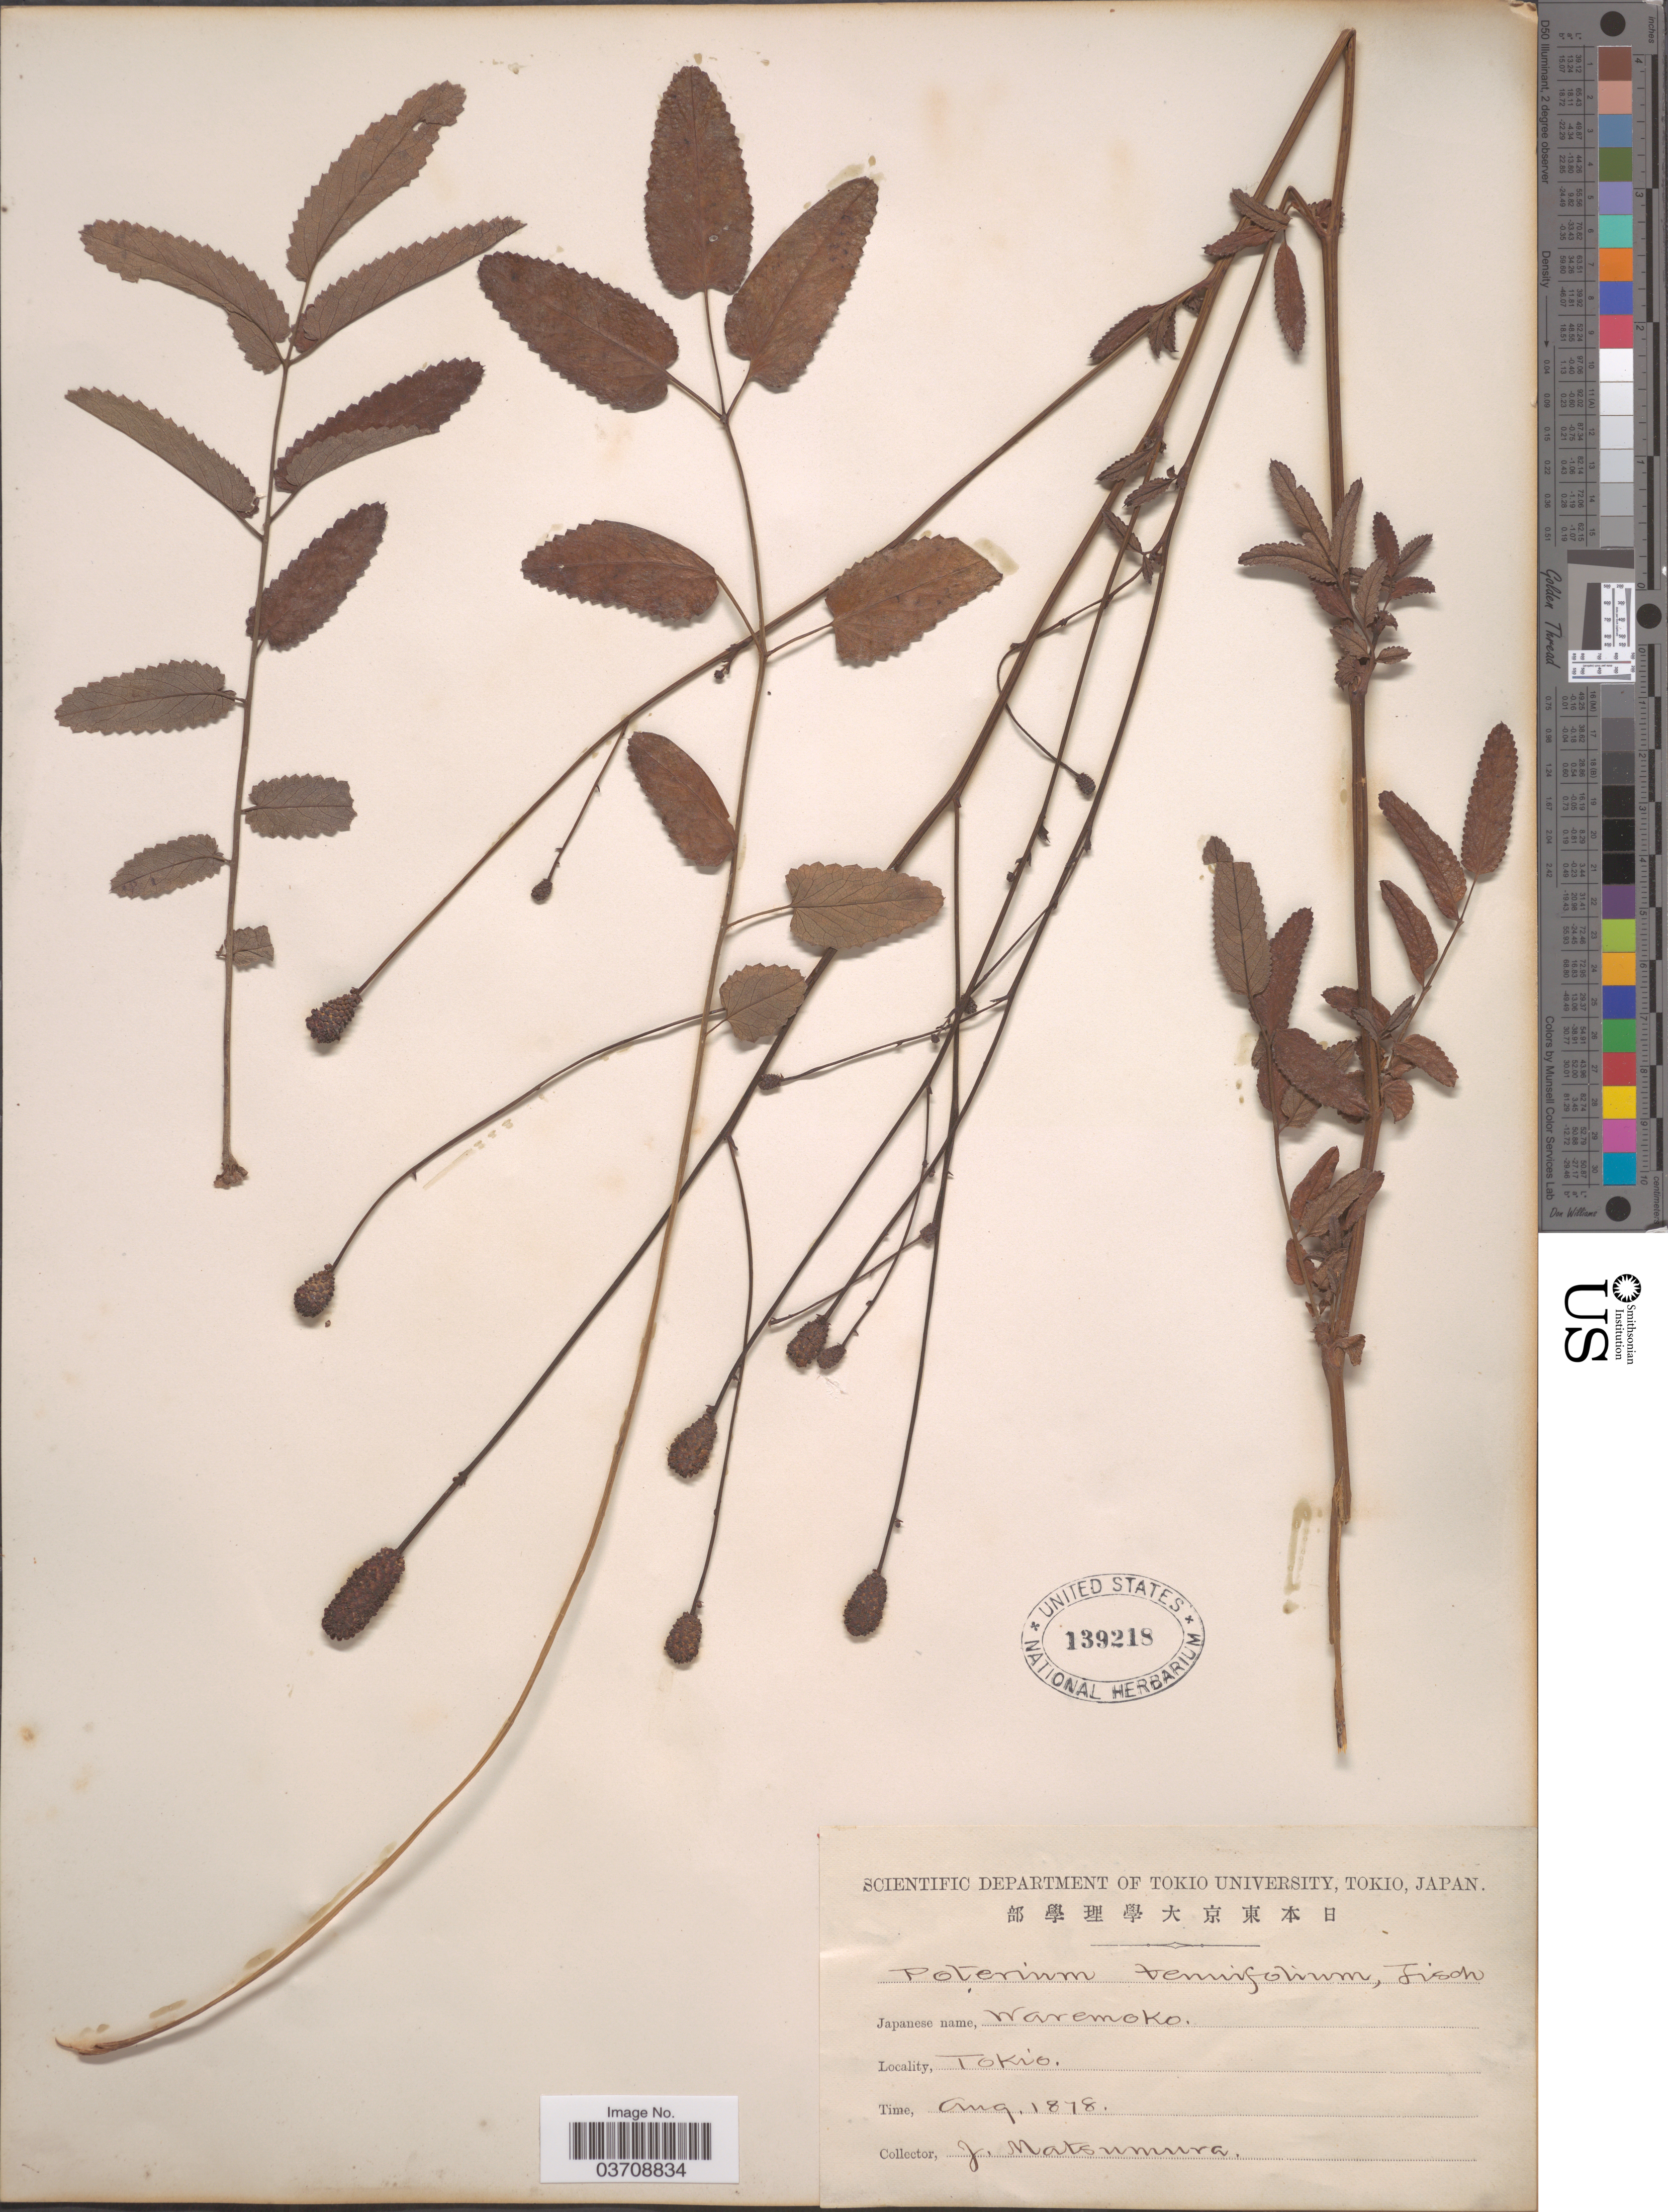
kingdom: Plantae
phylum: Tracheophyta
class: Magnoliopsida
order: Rosales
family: Rosaceae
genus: Sanguisorba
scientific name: Sanguisorba tenuifolia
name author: Fisch. ex Link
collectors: J. Matsumura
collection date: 1878-08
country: Japan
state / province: Tokyo, Federal City of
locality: Tokio.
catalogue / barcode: US 139218